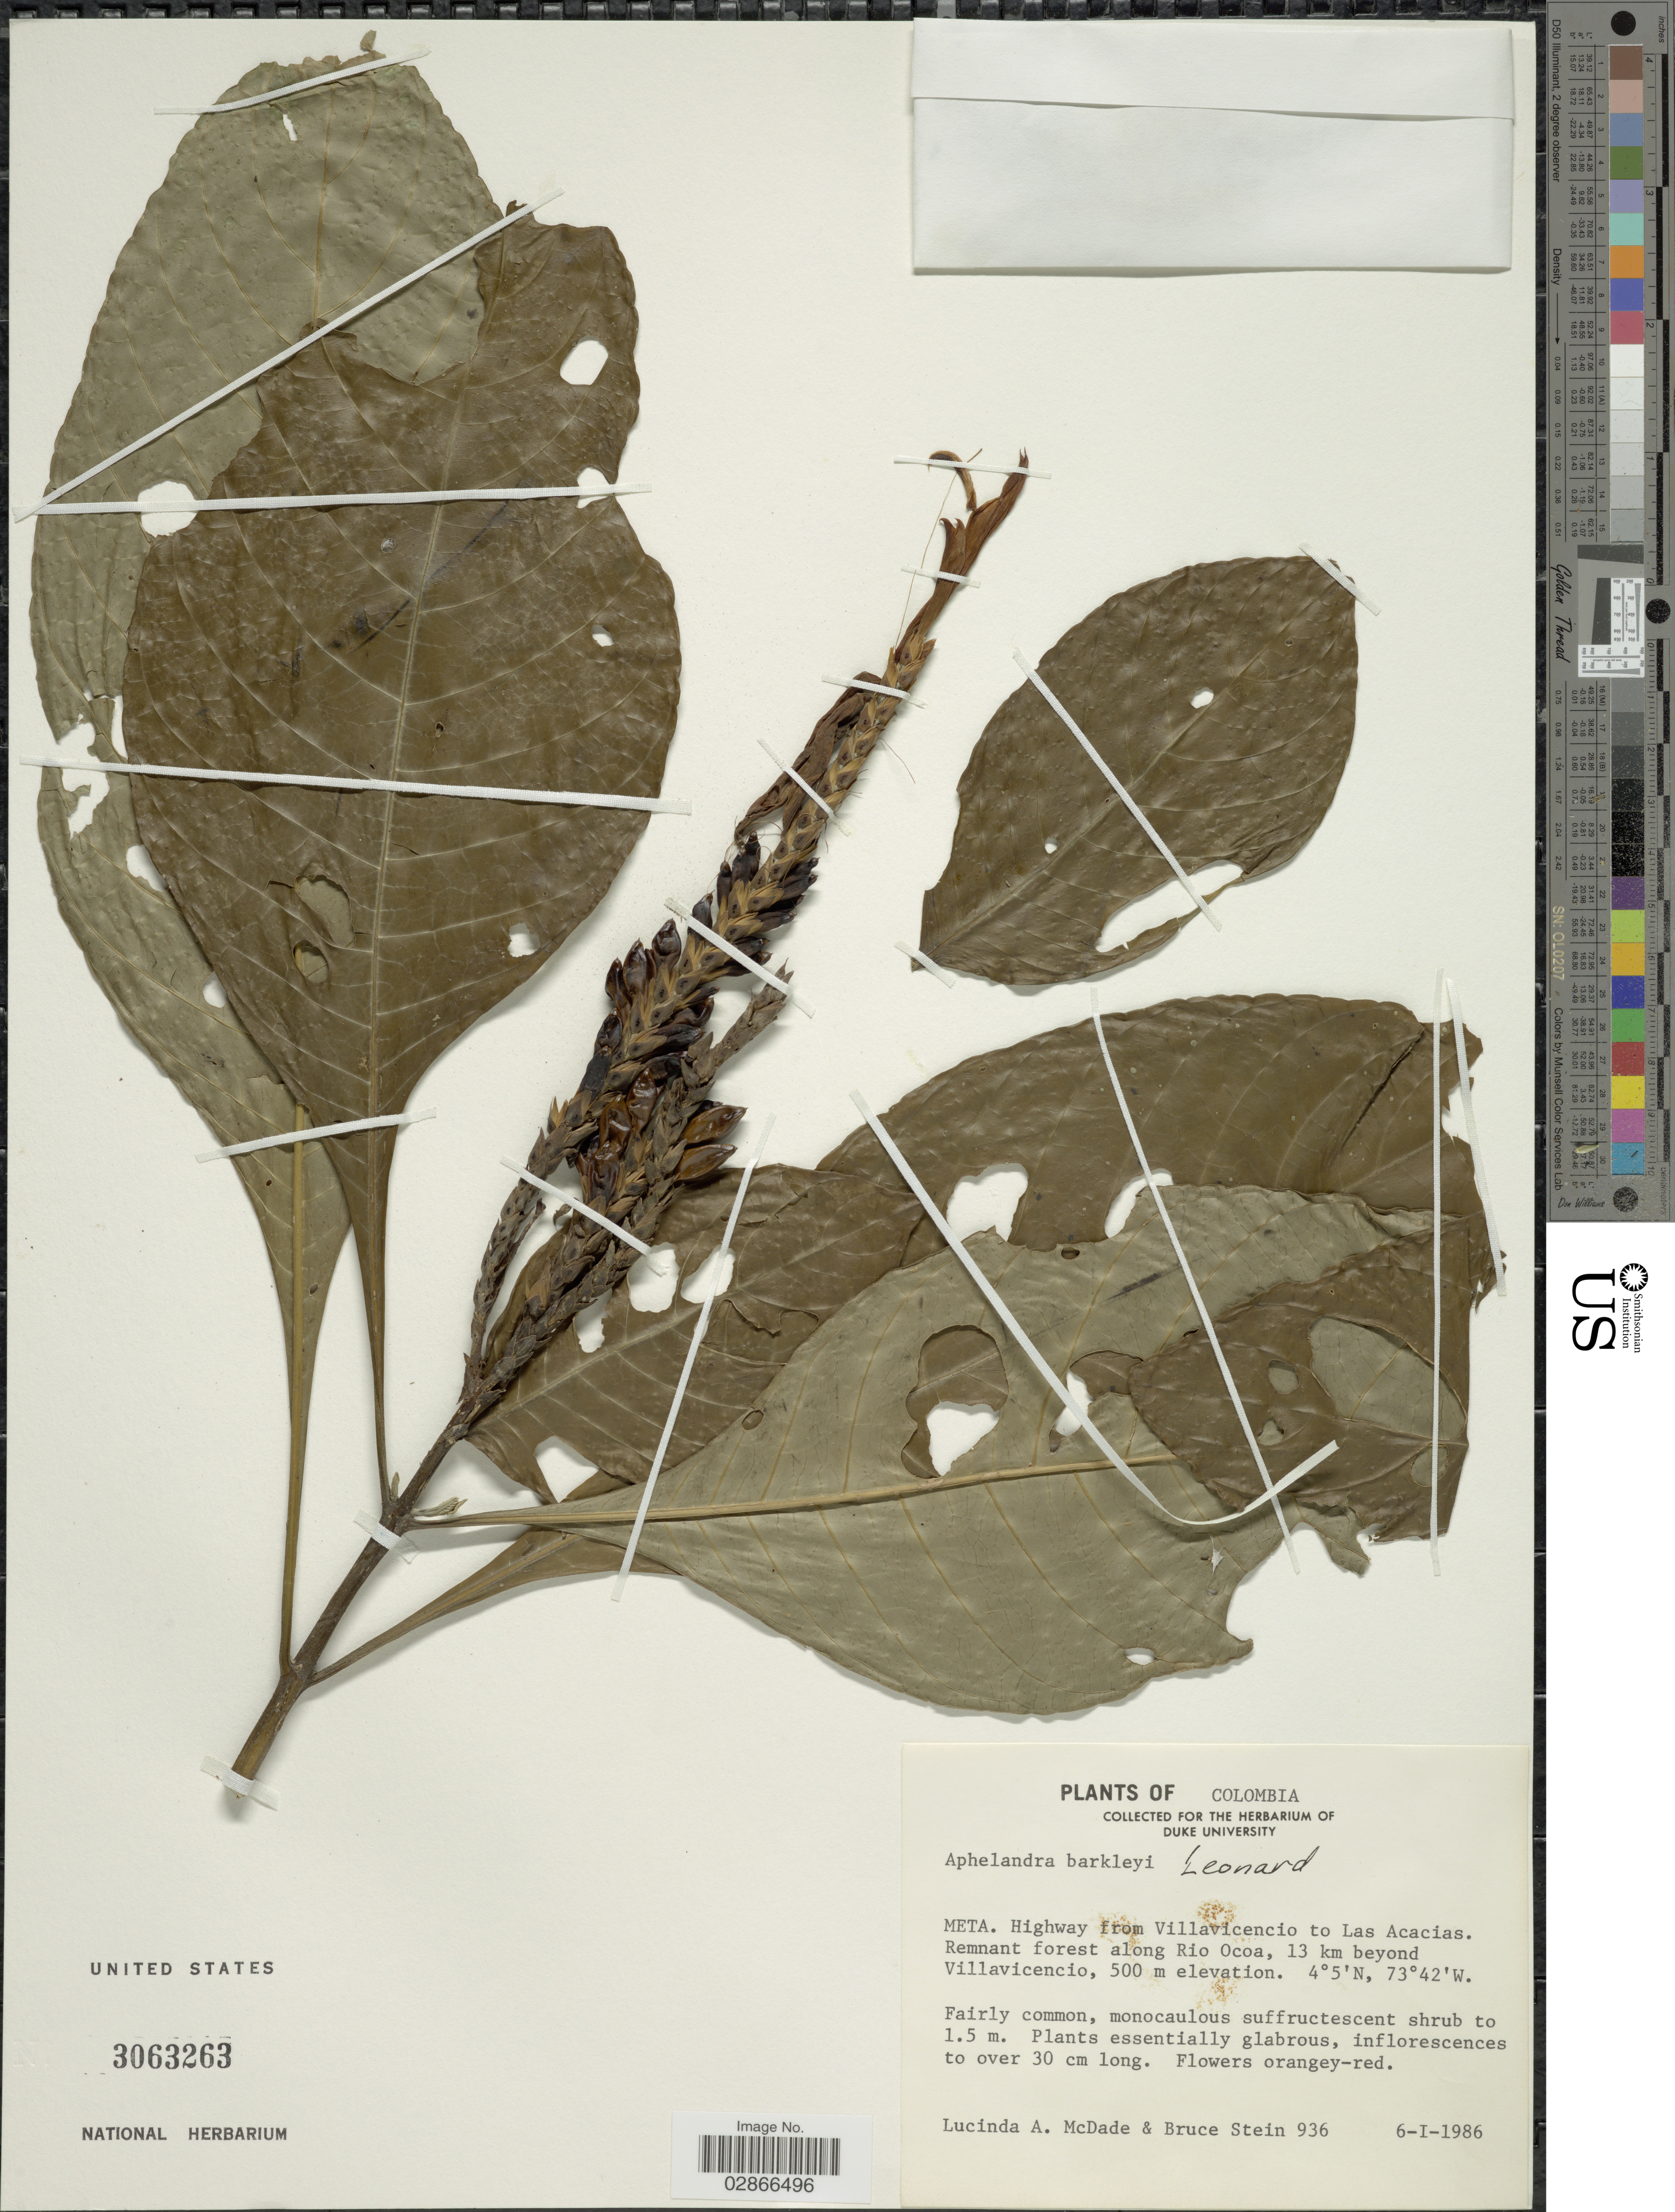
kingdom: Plantae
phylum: Tracheophyta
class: Magnoliopsida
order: Lamiales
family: Acanthaceae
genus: Aphelandra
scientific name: Aphelandra barkleyi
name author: Leonard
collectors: L. McDade & B. A. Stein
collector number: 936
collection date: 1986-01-06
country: Colombia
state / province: Meta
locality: Highway from Villavicencio to Las Acacias. Along Rio Oca, 13 km beyond Villavicencio.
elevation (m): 500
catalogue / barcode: US 3063263